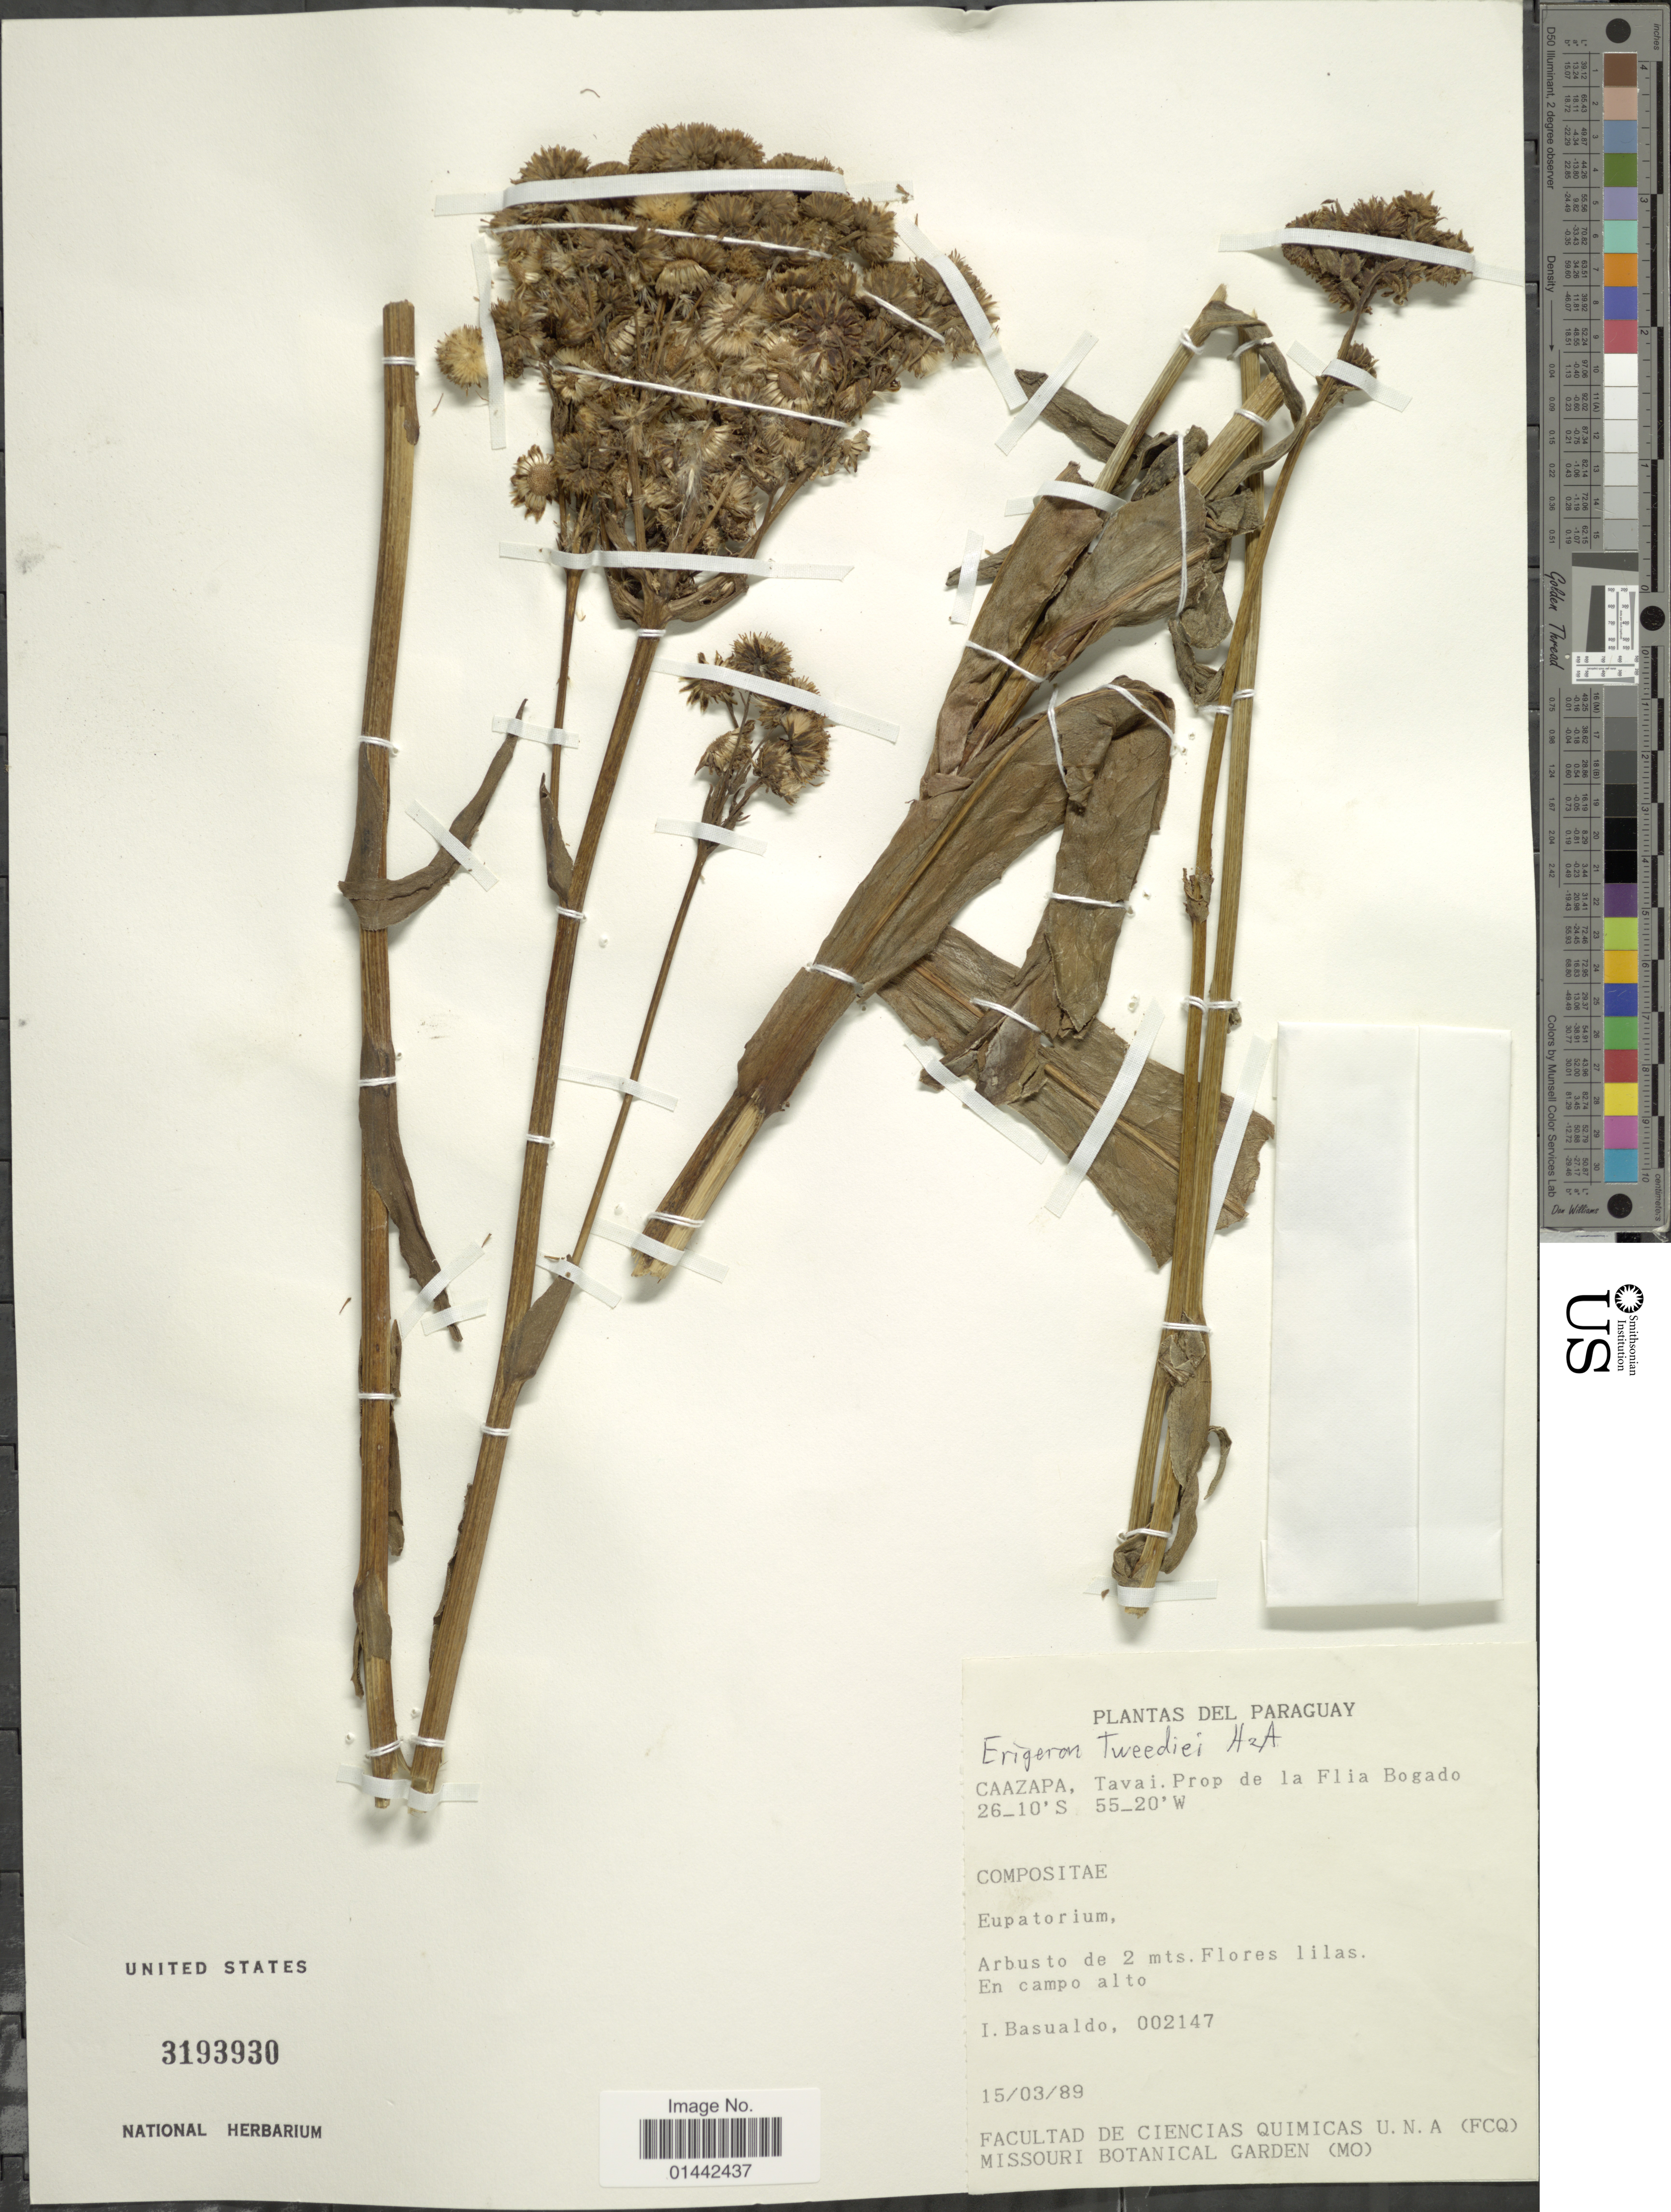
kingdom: Plantae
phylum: Tracheophyta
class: Magnoliopsida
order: Asterales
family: Asteraceae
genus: Erigeron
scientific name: Erigeron tweediei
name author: Hook. & Arn.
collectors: I. Basualdo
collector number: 002147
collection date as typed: Transcribed d/m/y: 15/3/89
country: Paraguay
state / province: Caazapa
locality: Tavai, Prop de la Flia Bogado, en campo alto.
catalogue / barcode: US 3193930